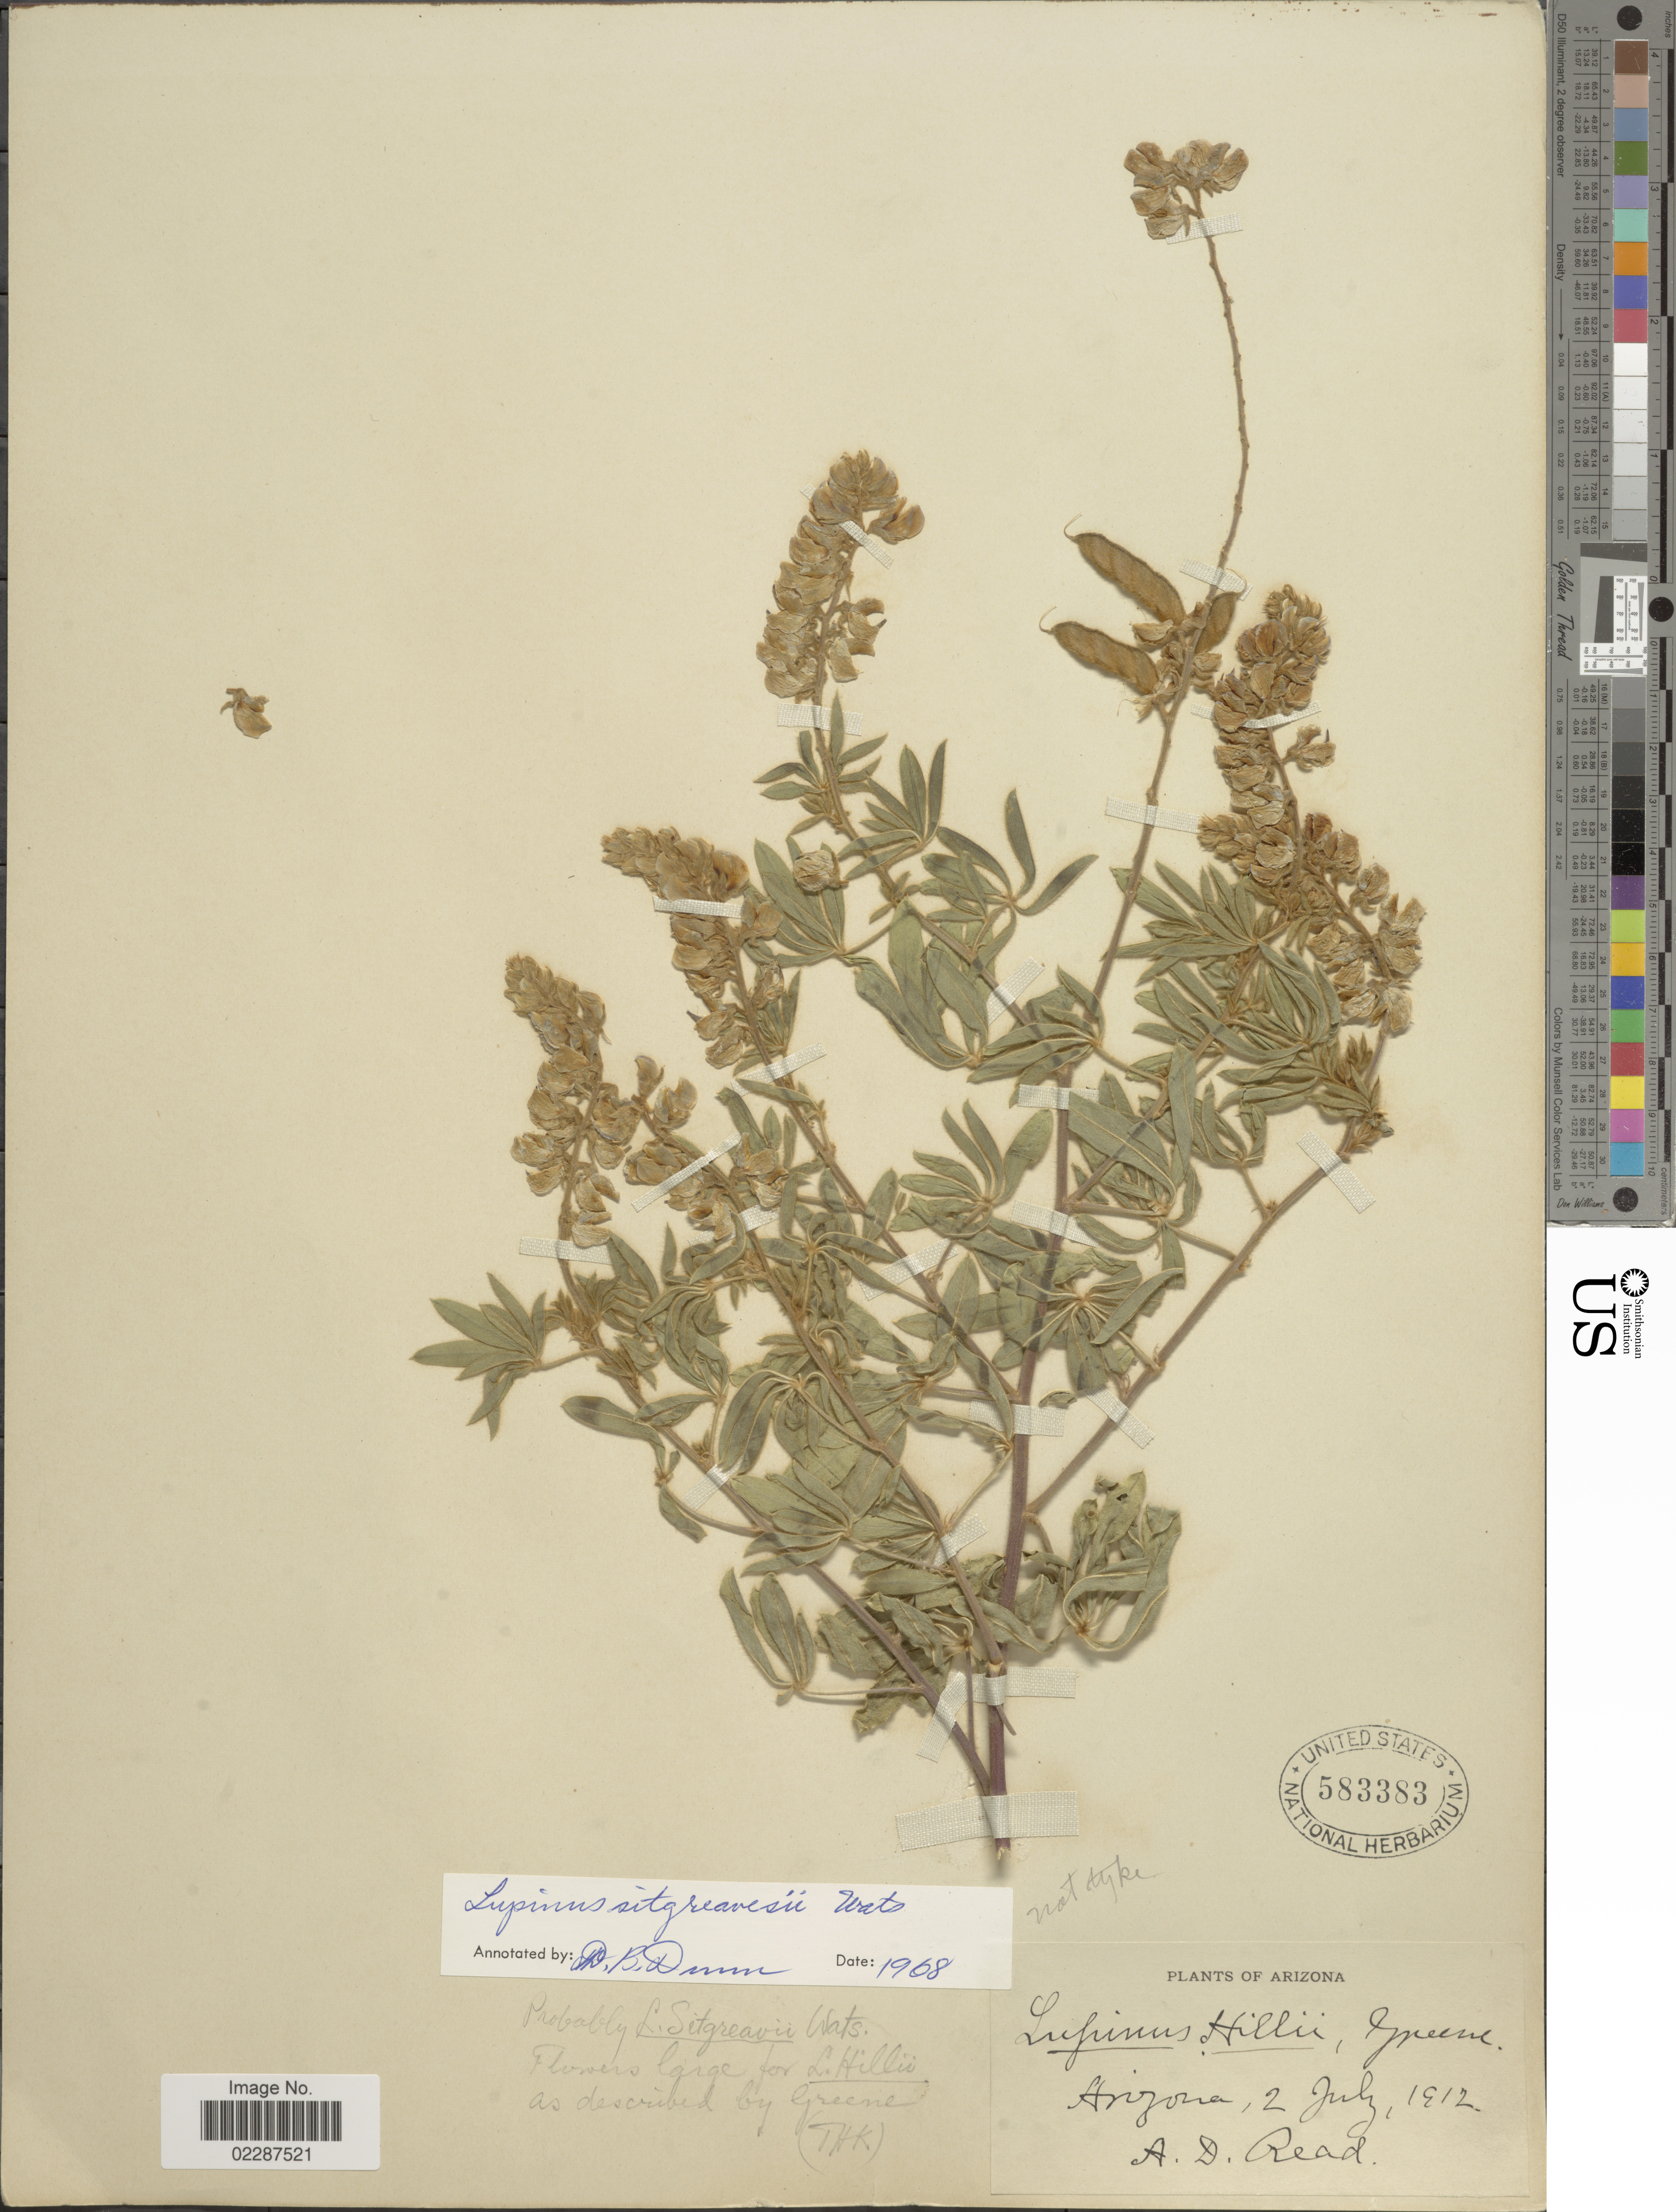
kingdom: Plantae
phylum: Tracheophyta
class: Magnoliopsida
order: Fabales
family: Fabaceae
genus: Lupinus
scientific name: Lupinus sitgreavesii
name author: S. Watson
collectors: A. D. Read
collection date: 1912-07-02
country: United States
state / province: Arizona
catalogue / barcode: US 583383